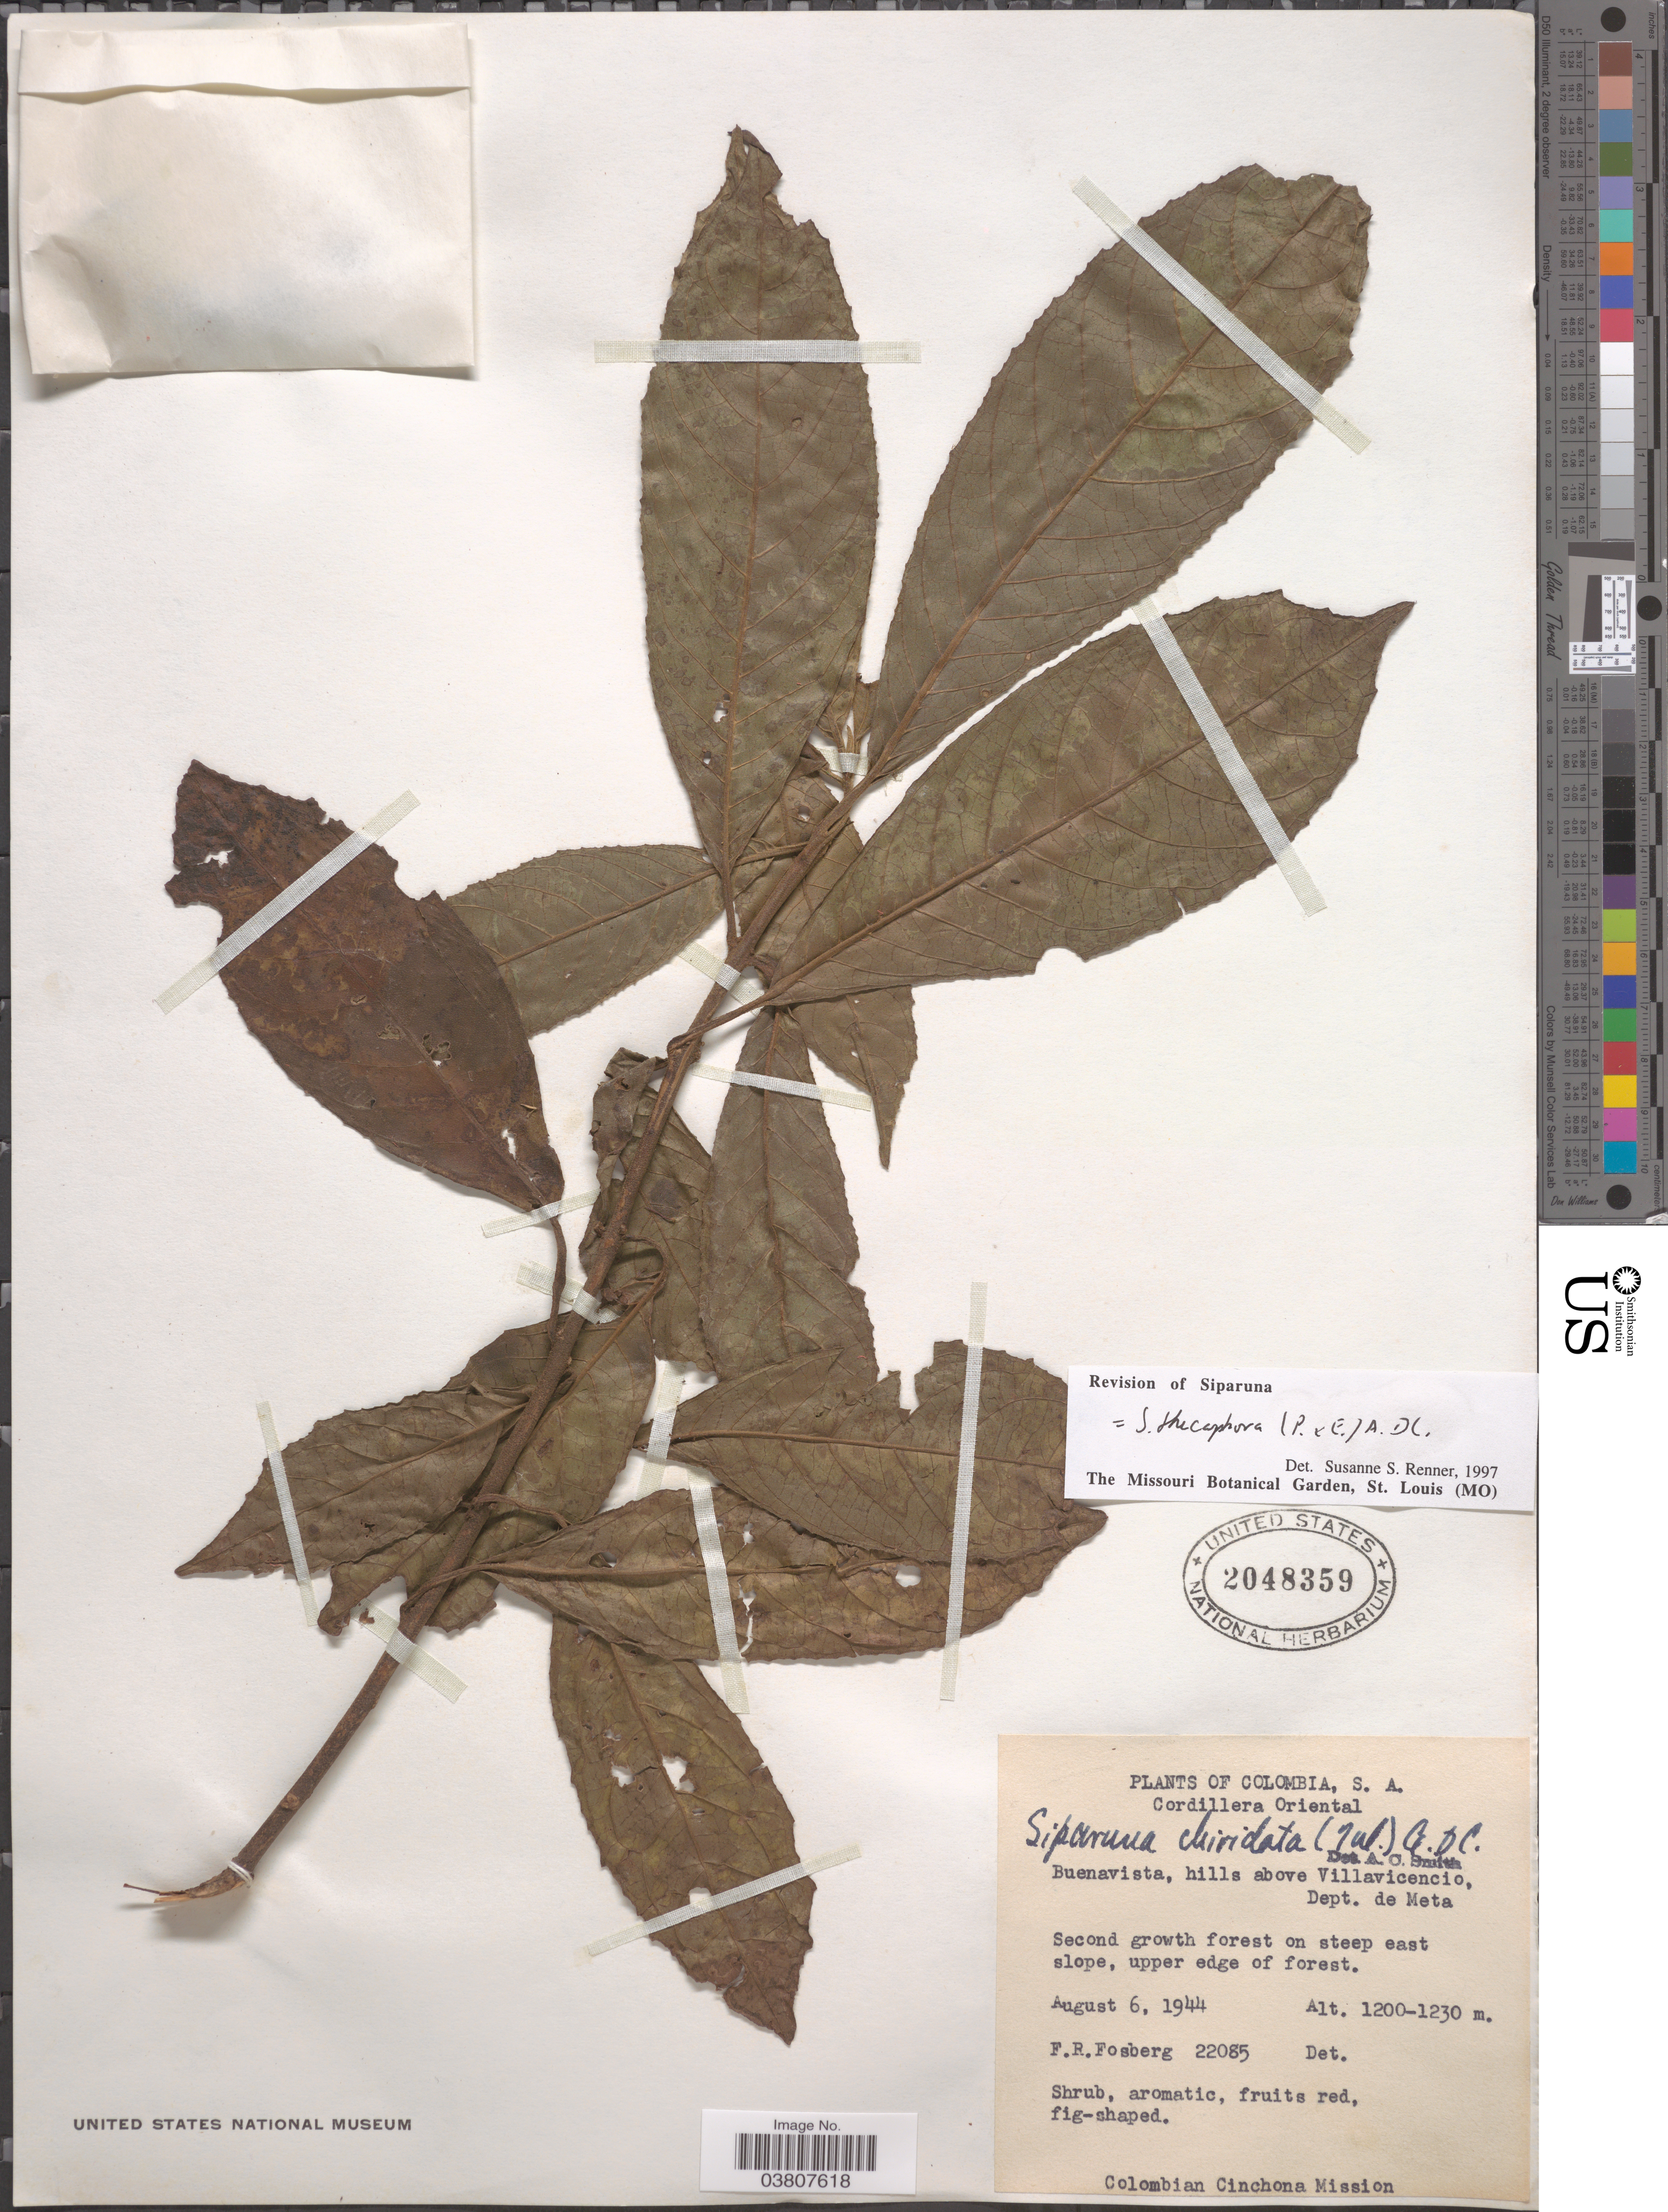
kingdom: Plantae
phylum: Tracheophyta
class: Magnoliopsida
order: Laurales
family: Siparunaceae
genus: Siparuna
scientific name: Siparuna thecaphora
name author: (Poepp. & Endl.) A. DC.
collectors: F. R. Fosberg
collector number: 22085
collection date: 1944-08-06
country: Colombia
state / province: Meta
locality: Cordillera Oriental. Buenavista, hills above Villavicencio, Dept. de Meta. On steep east slope, upper edge of forest.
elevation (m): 1200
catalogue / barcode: US 2048359